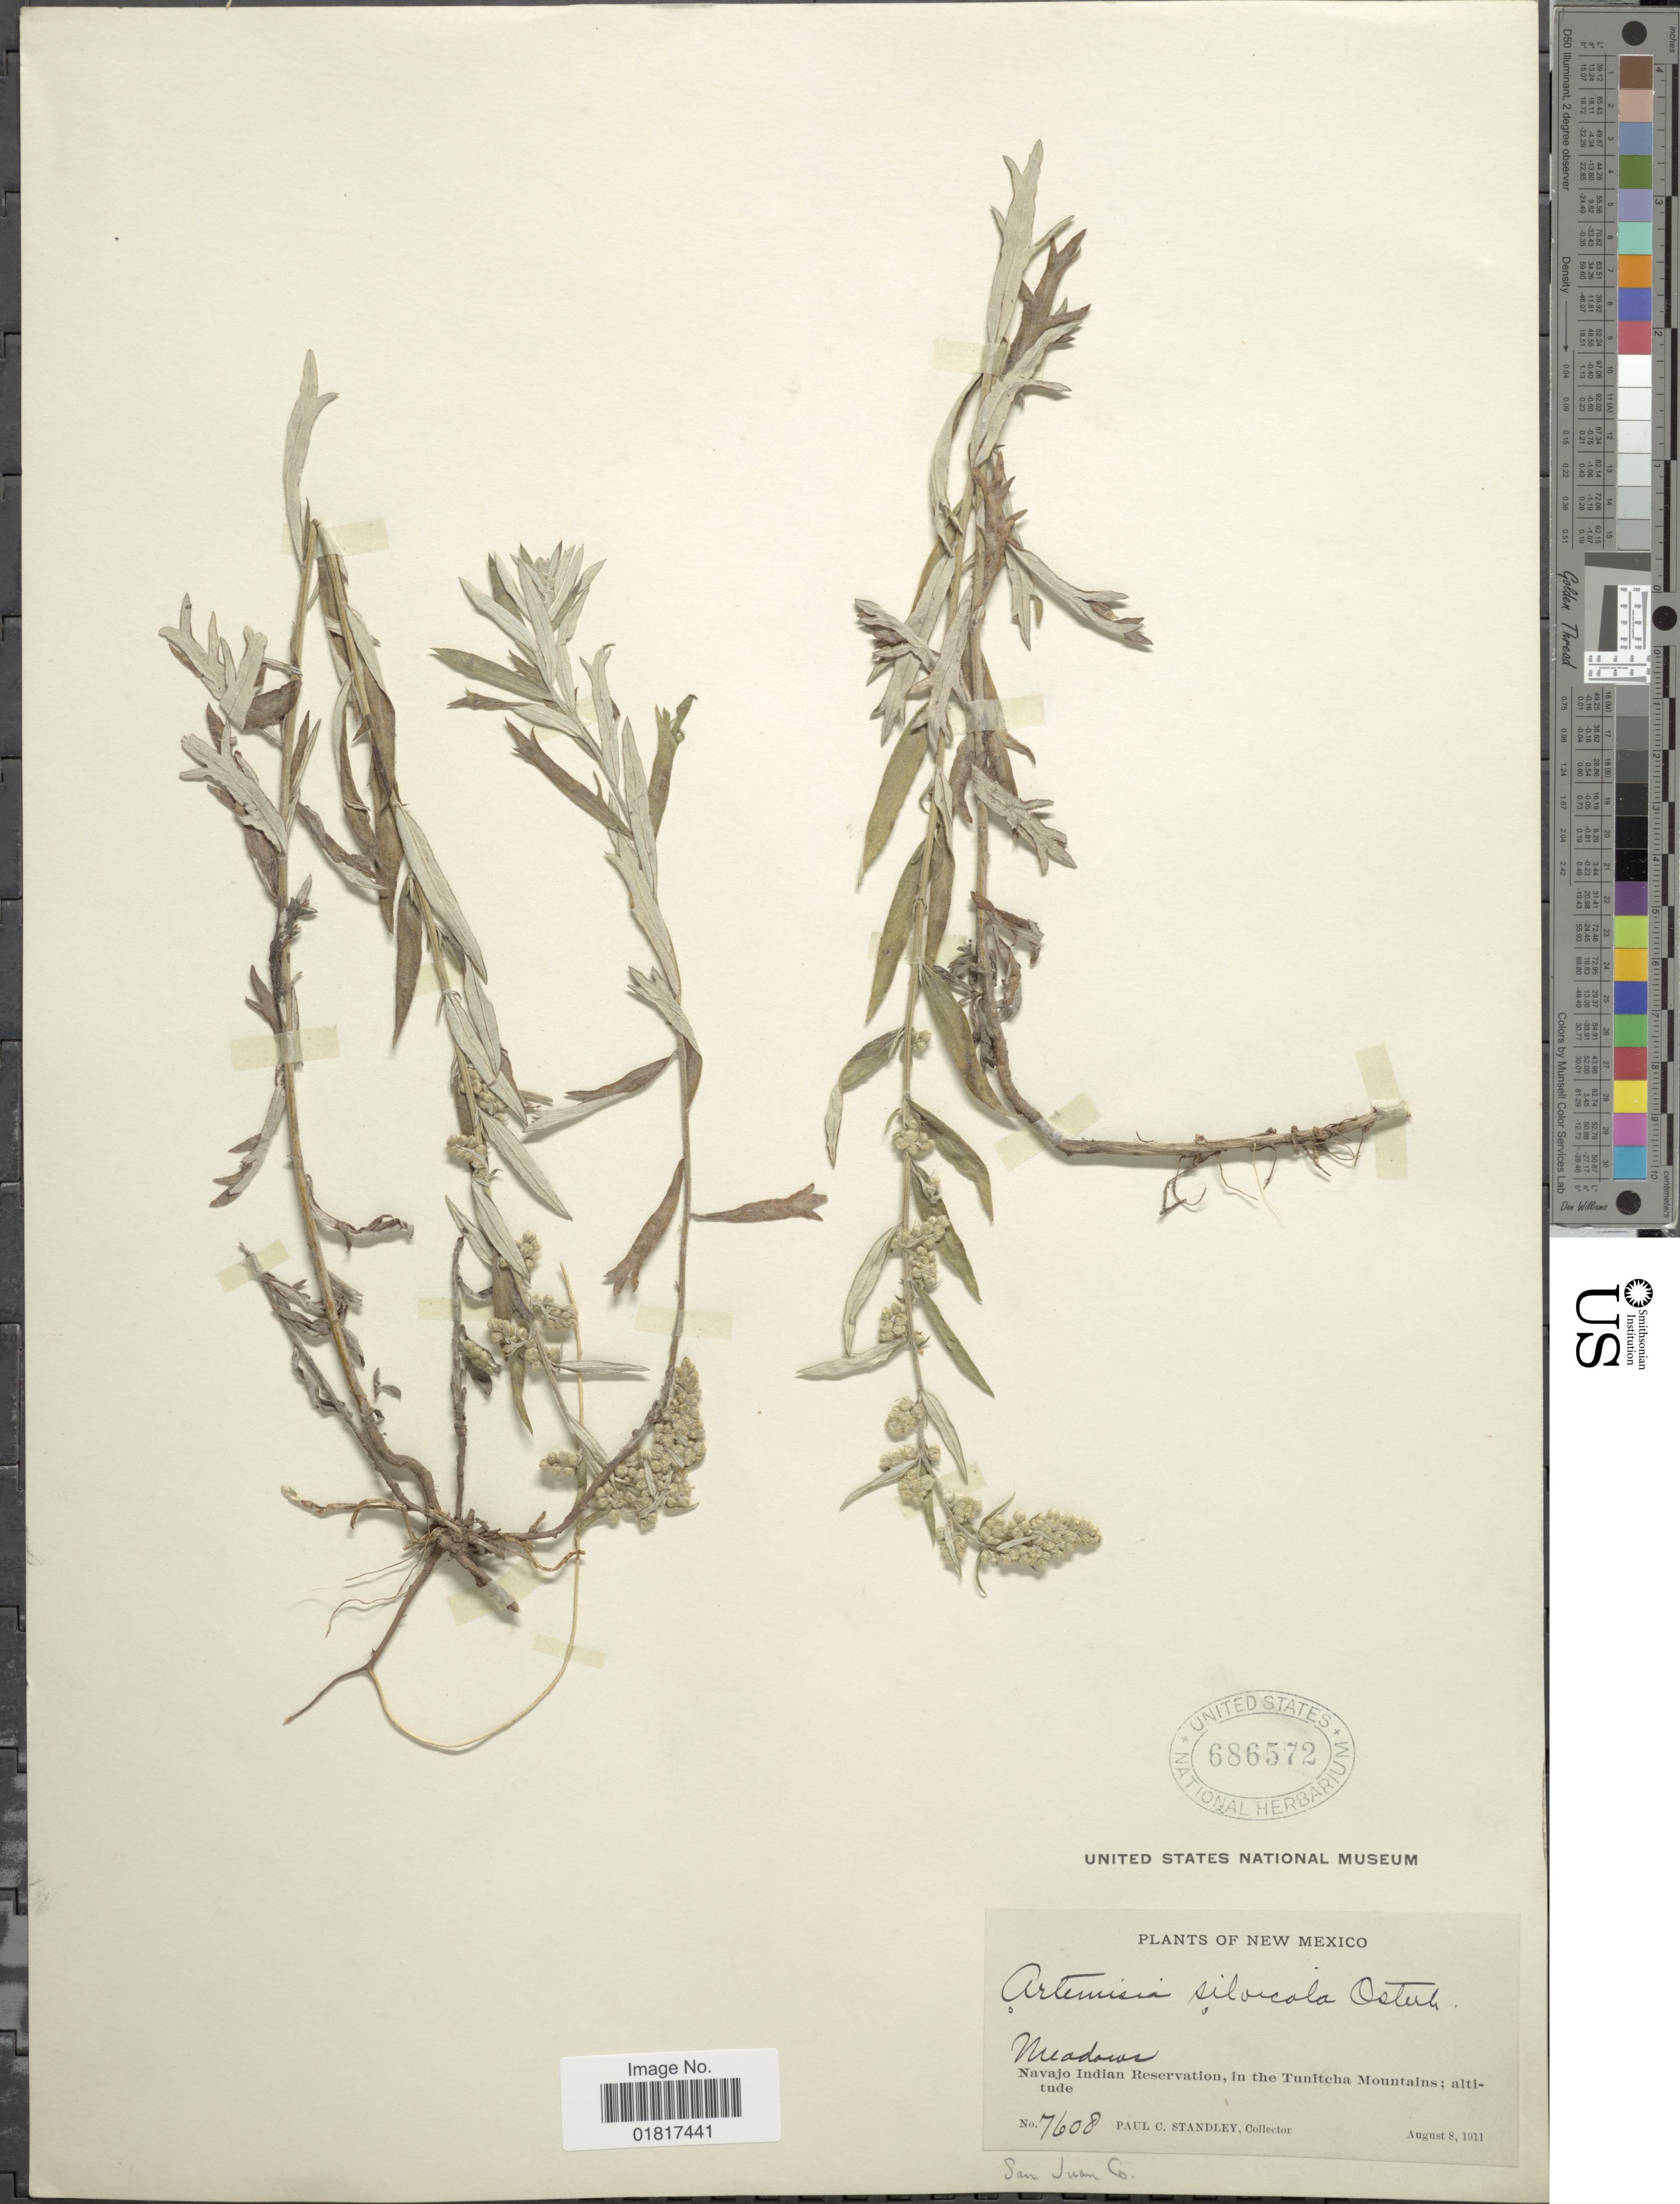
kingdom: Plantae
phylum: Tracheophyta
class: Magnoliopsida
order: Asterales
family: Asteraceae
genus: Artemisia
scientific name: Artemisia sp.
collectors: P. C. Standley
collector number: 7608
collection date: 1911-08-08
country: United States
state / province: New Mexico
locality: Meadows, navajo Indian Reservation, in the Tunictcha Mountains, San Juan Co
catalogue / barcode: US 686572